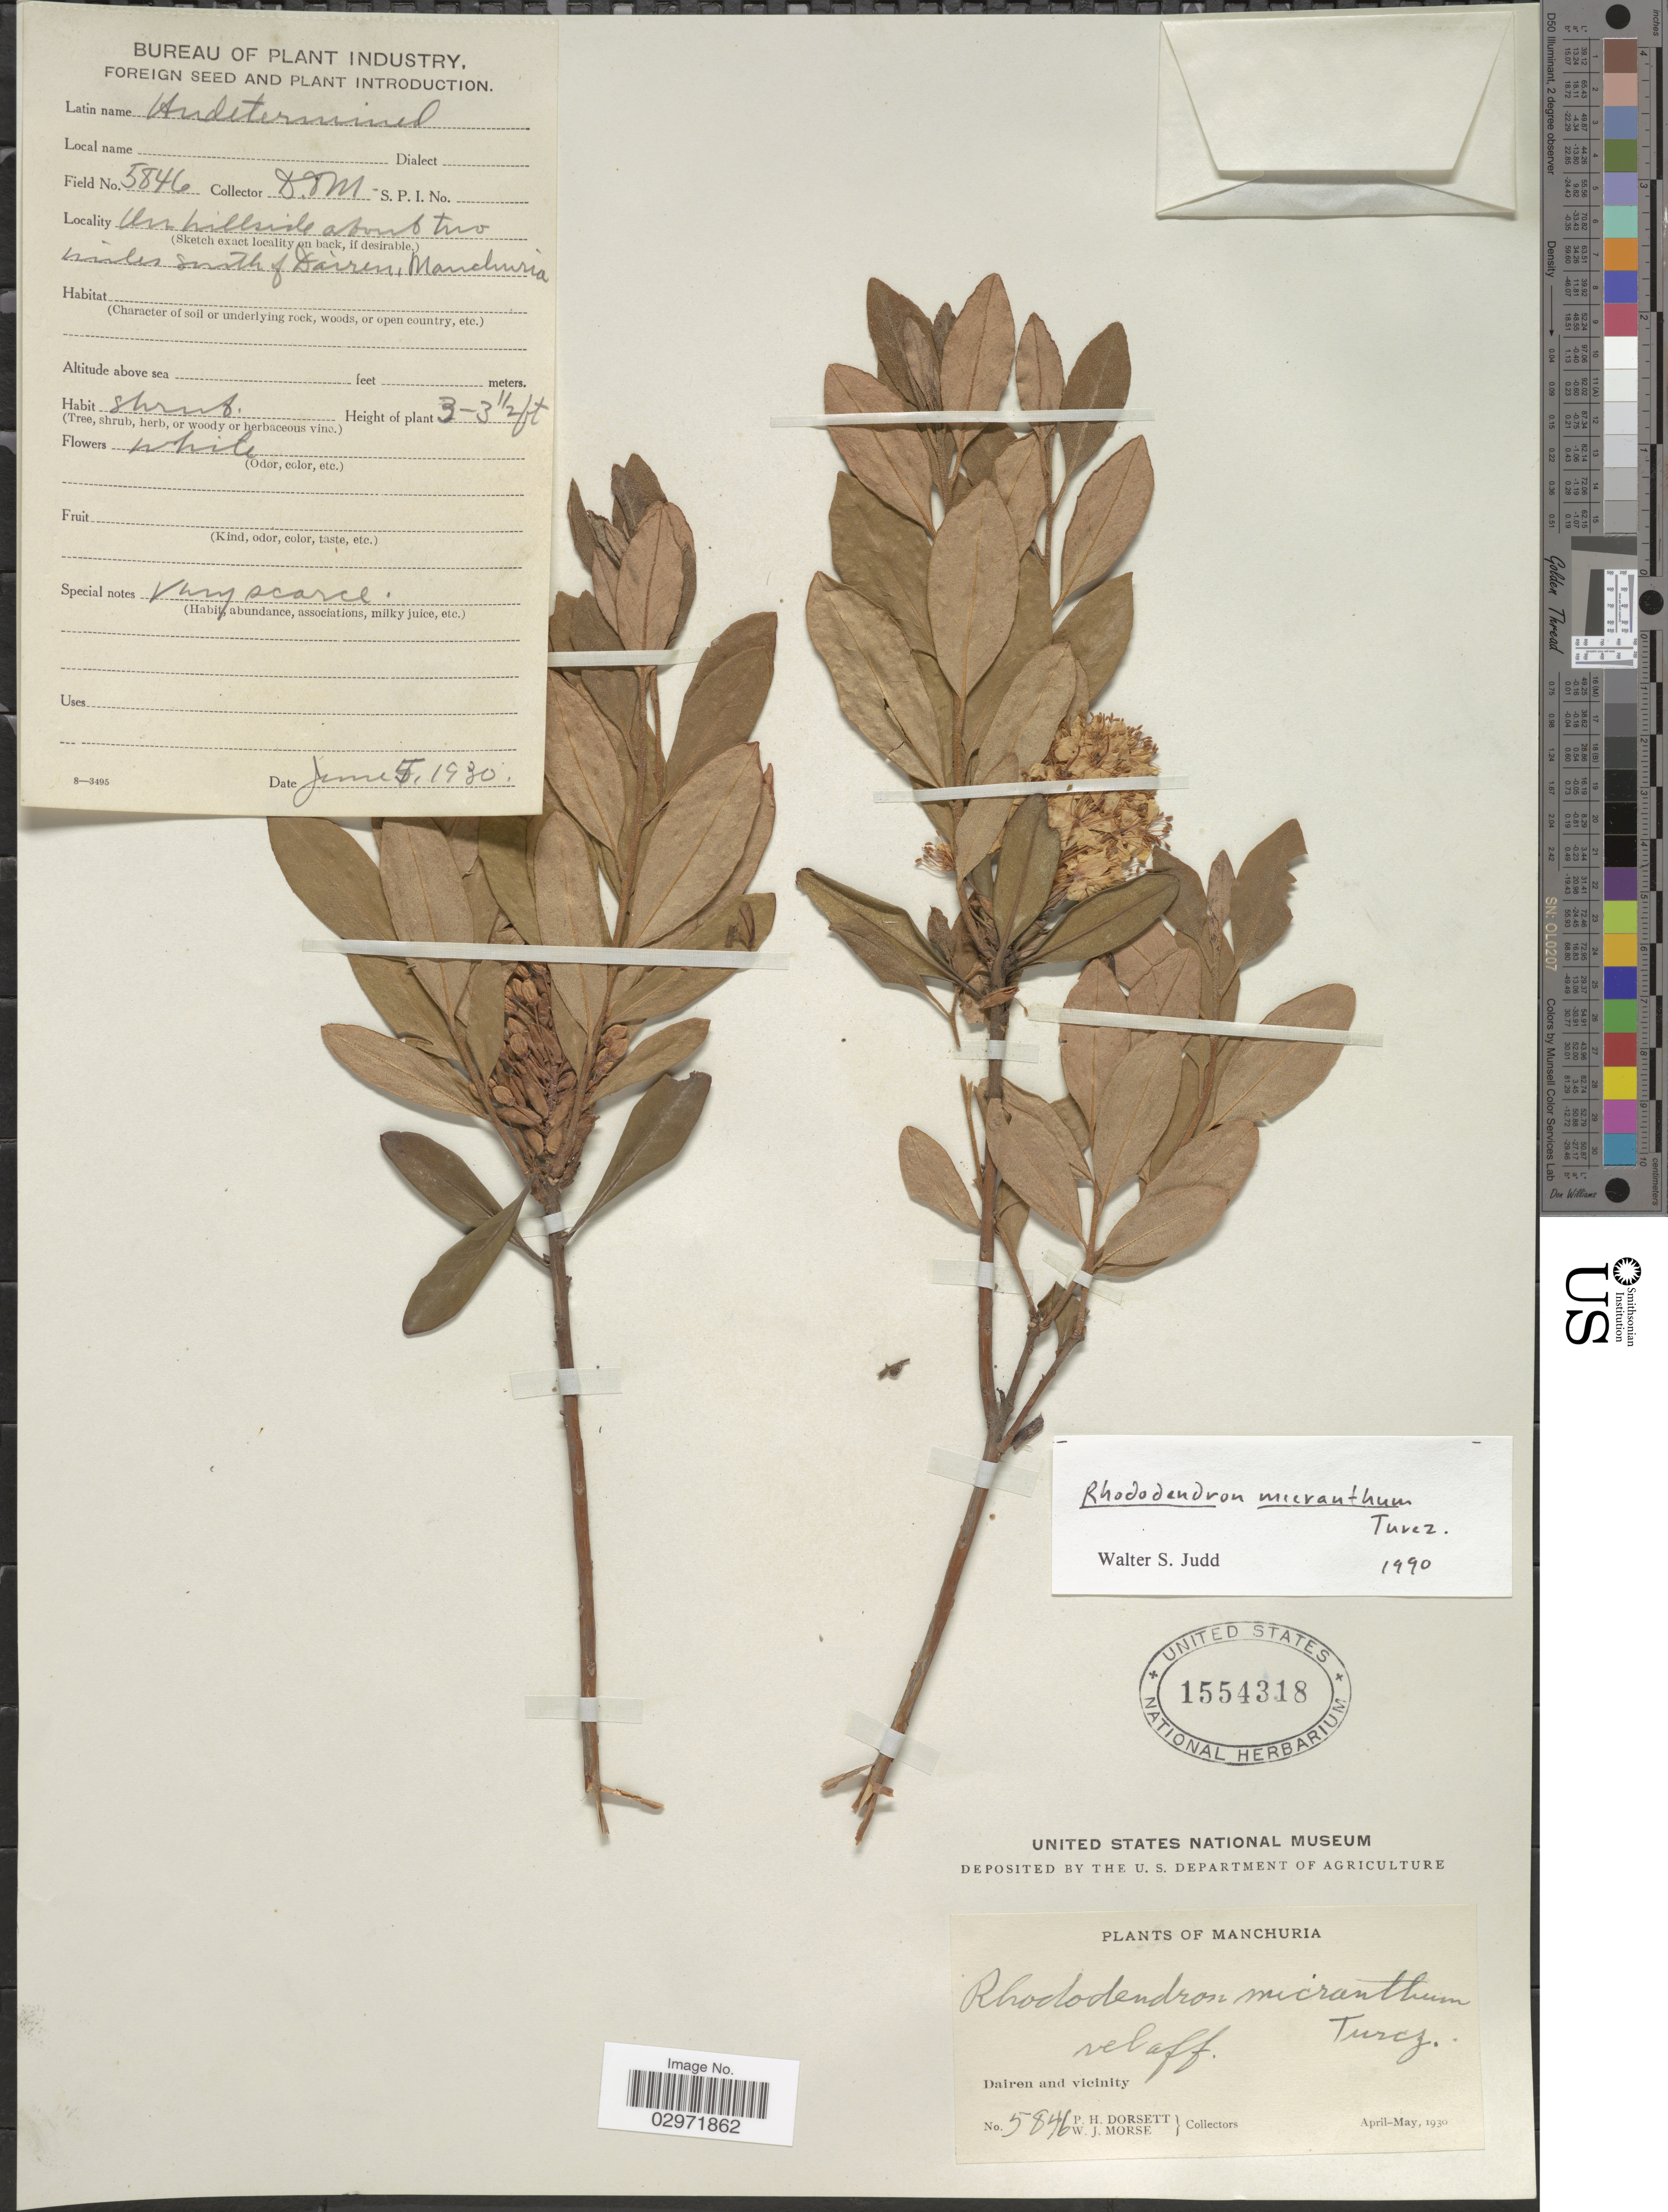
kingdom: Plantae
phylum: Tracheophyta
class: Magnoliopsida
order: Ericales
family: Ericaceae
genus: Rhododendron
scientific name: Rhododendron micranthum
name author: Turcz.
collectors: P. H. Dorsett & W. J. Morse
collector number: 5846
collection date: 1930-06-05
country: China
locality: Manchuria, Dairen and vicinity. On hillside about two miles south of Dairen.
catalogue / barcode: US 1554318